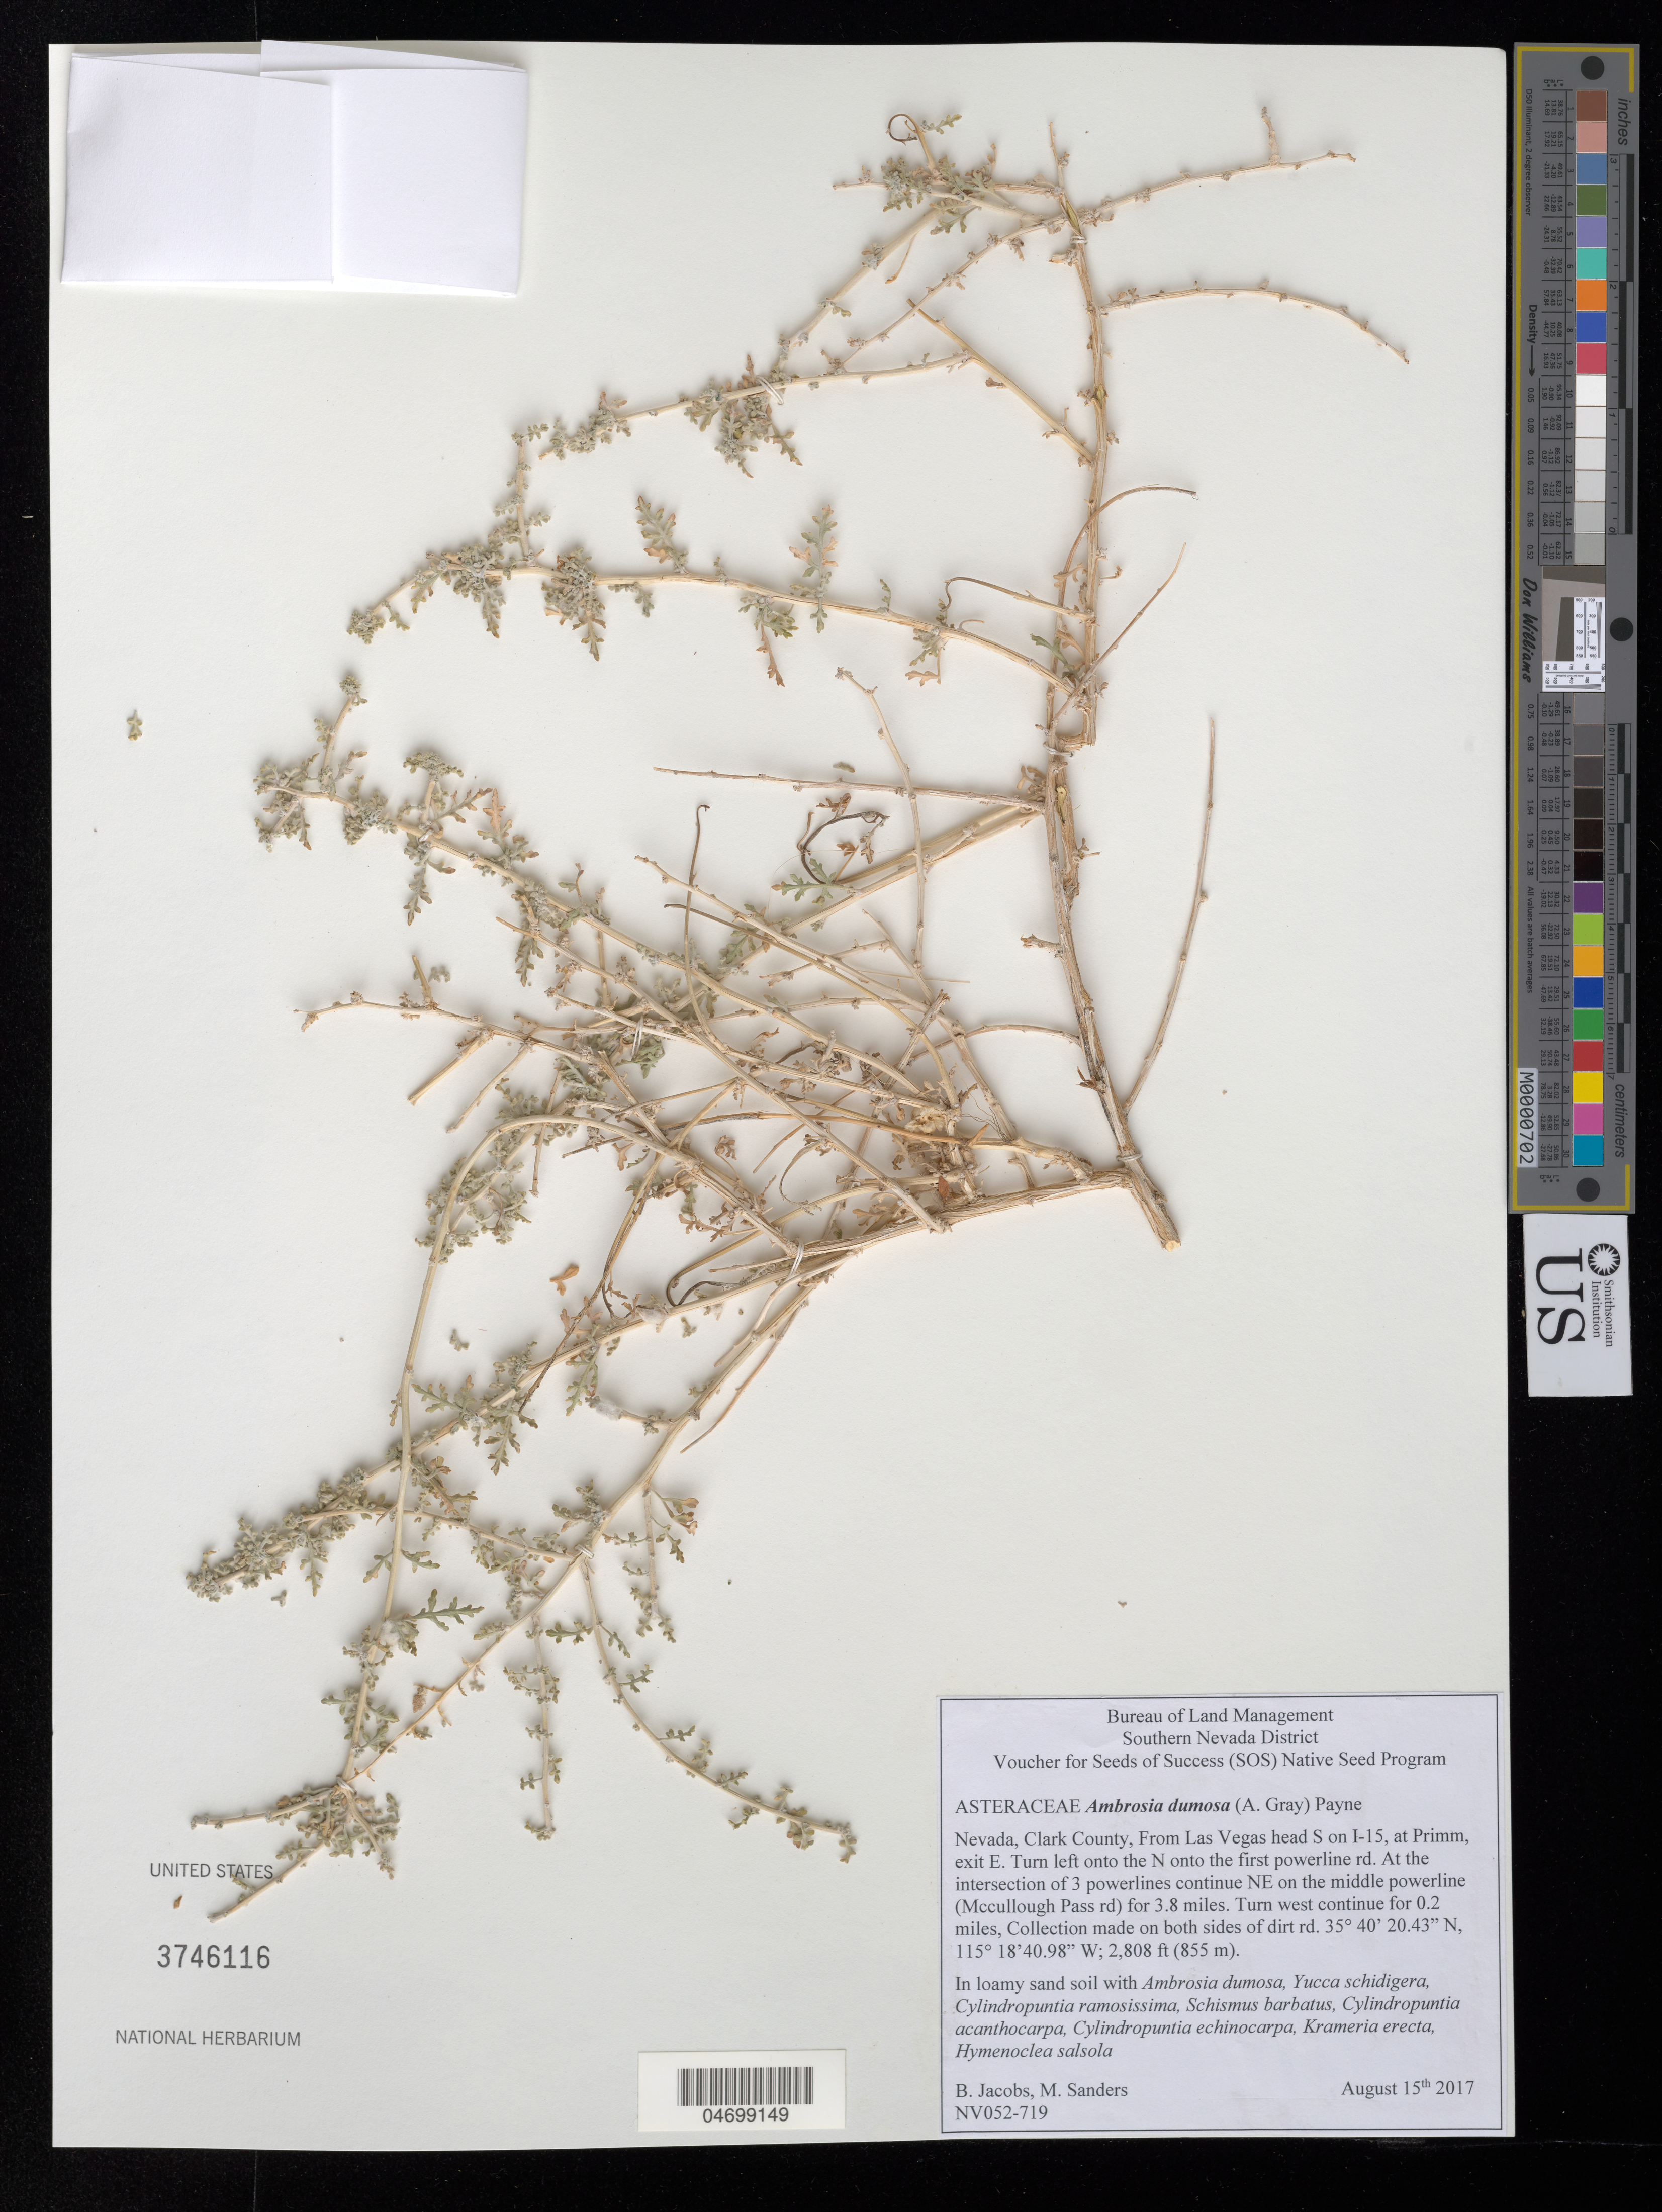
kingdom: Plantae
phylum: Tracheophyta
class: Magnoliopsida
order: Asterales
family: Asteraceae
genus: Ambrosia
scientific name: Ambrosia dumosa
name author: (A. Gray) W.W.Payne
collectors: B. Jacobs & M. Sanders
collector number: NV052-719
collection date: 2017-08-15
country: United States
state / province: Nevada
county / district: Clark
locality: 3.8 mi. on Mccullough Pass rd.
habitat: R030XB005NV. In loamy sand soil. With Ambrosia dumosa, Krameria erecta, Hymenoclea salsola, etc.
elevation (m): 856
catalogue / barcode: US 3746116